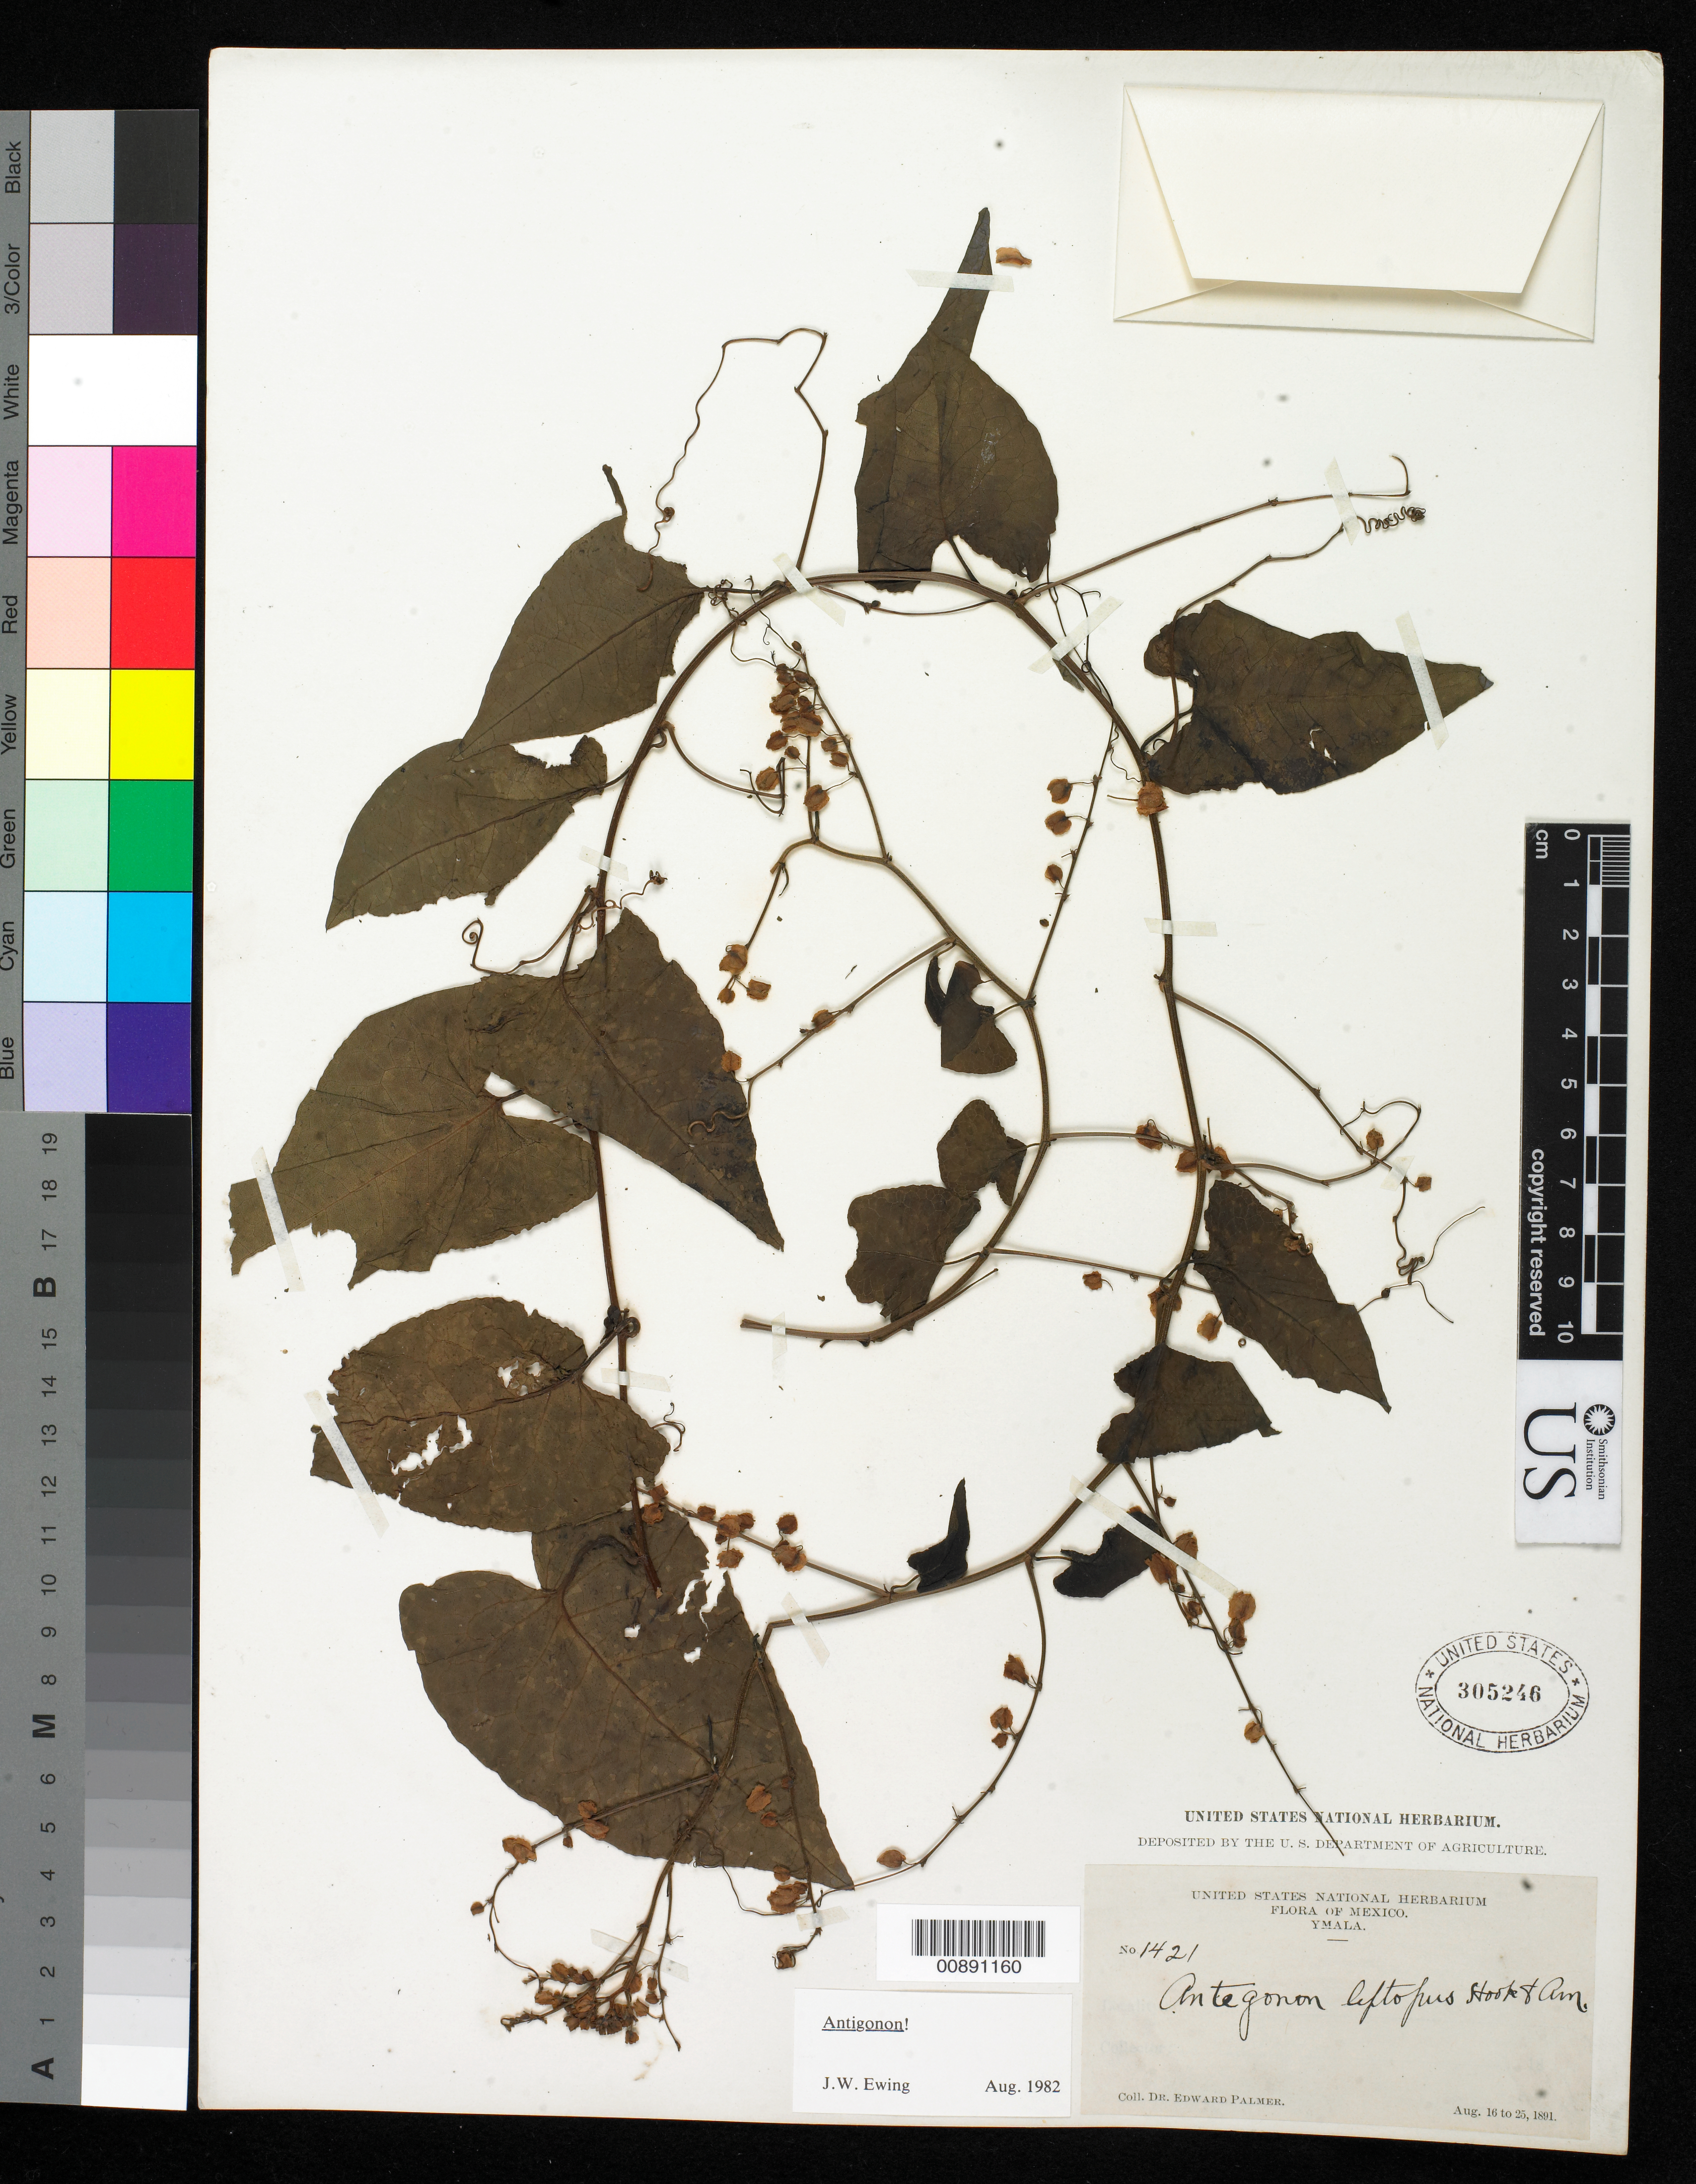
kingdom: Plantae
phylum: Tracheophyta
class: Magnoliopsida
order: Caryophyllales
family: Polygonaceae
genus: Antigonon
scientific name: Antigonon leptopus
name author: Hook. & Arn.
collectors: E. Palmer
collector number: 1421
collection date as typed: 16 Aug 1891 to 25 Aug 1891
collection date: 1891-08-16/1891-08-25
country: Mexico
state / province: Sinaloa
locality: Ymala, Sinaloa.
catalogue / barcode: US 305246